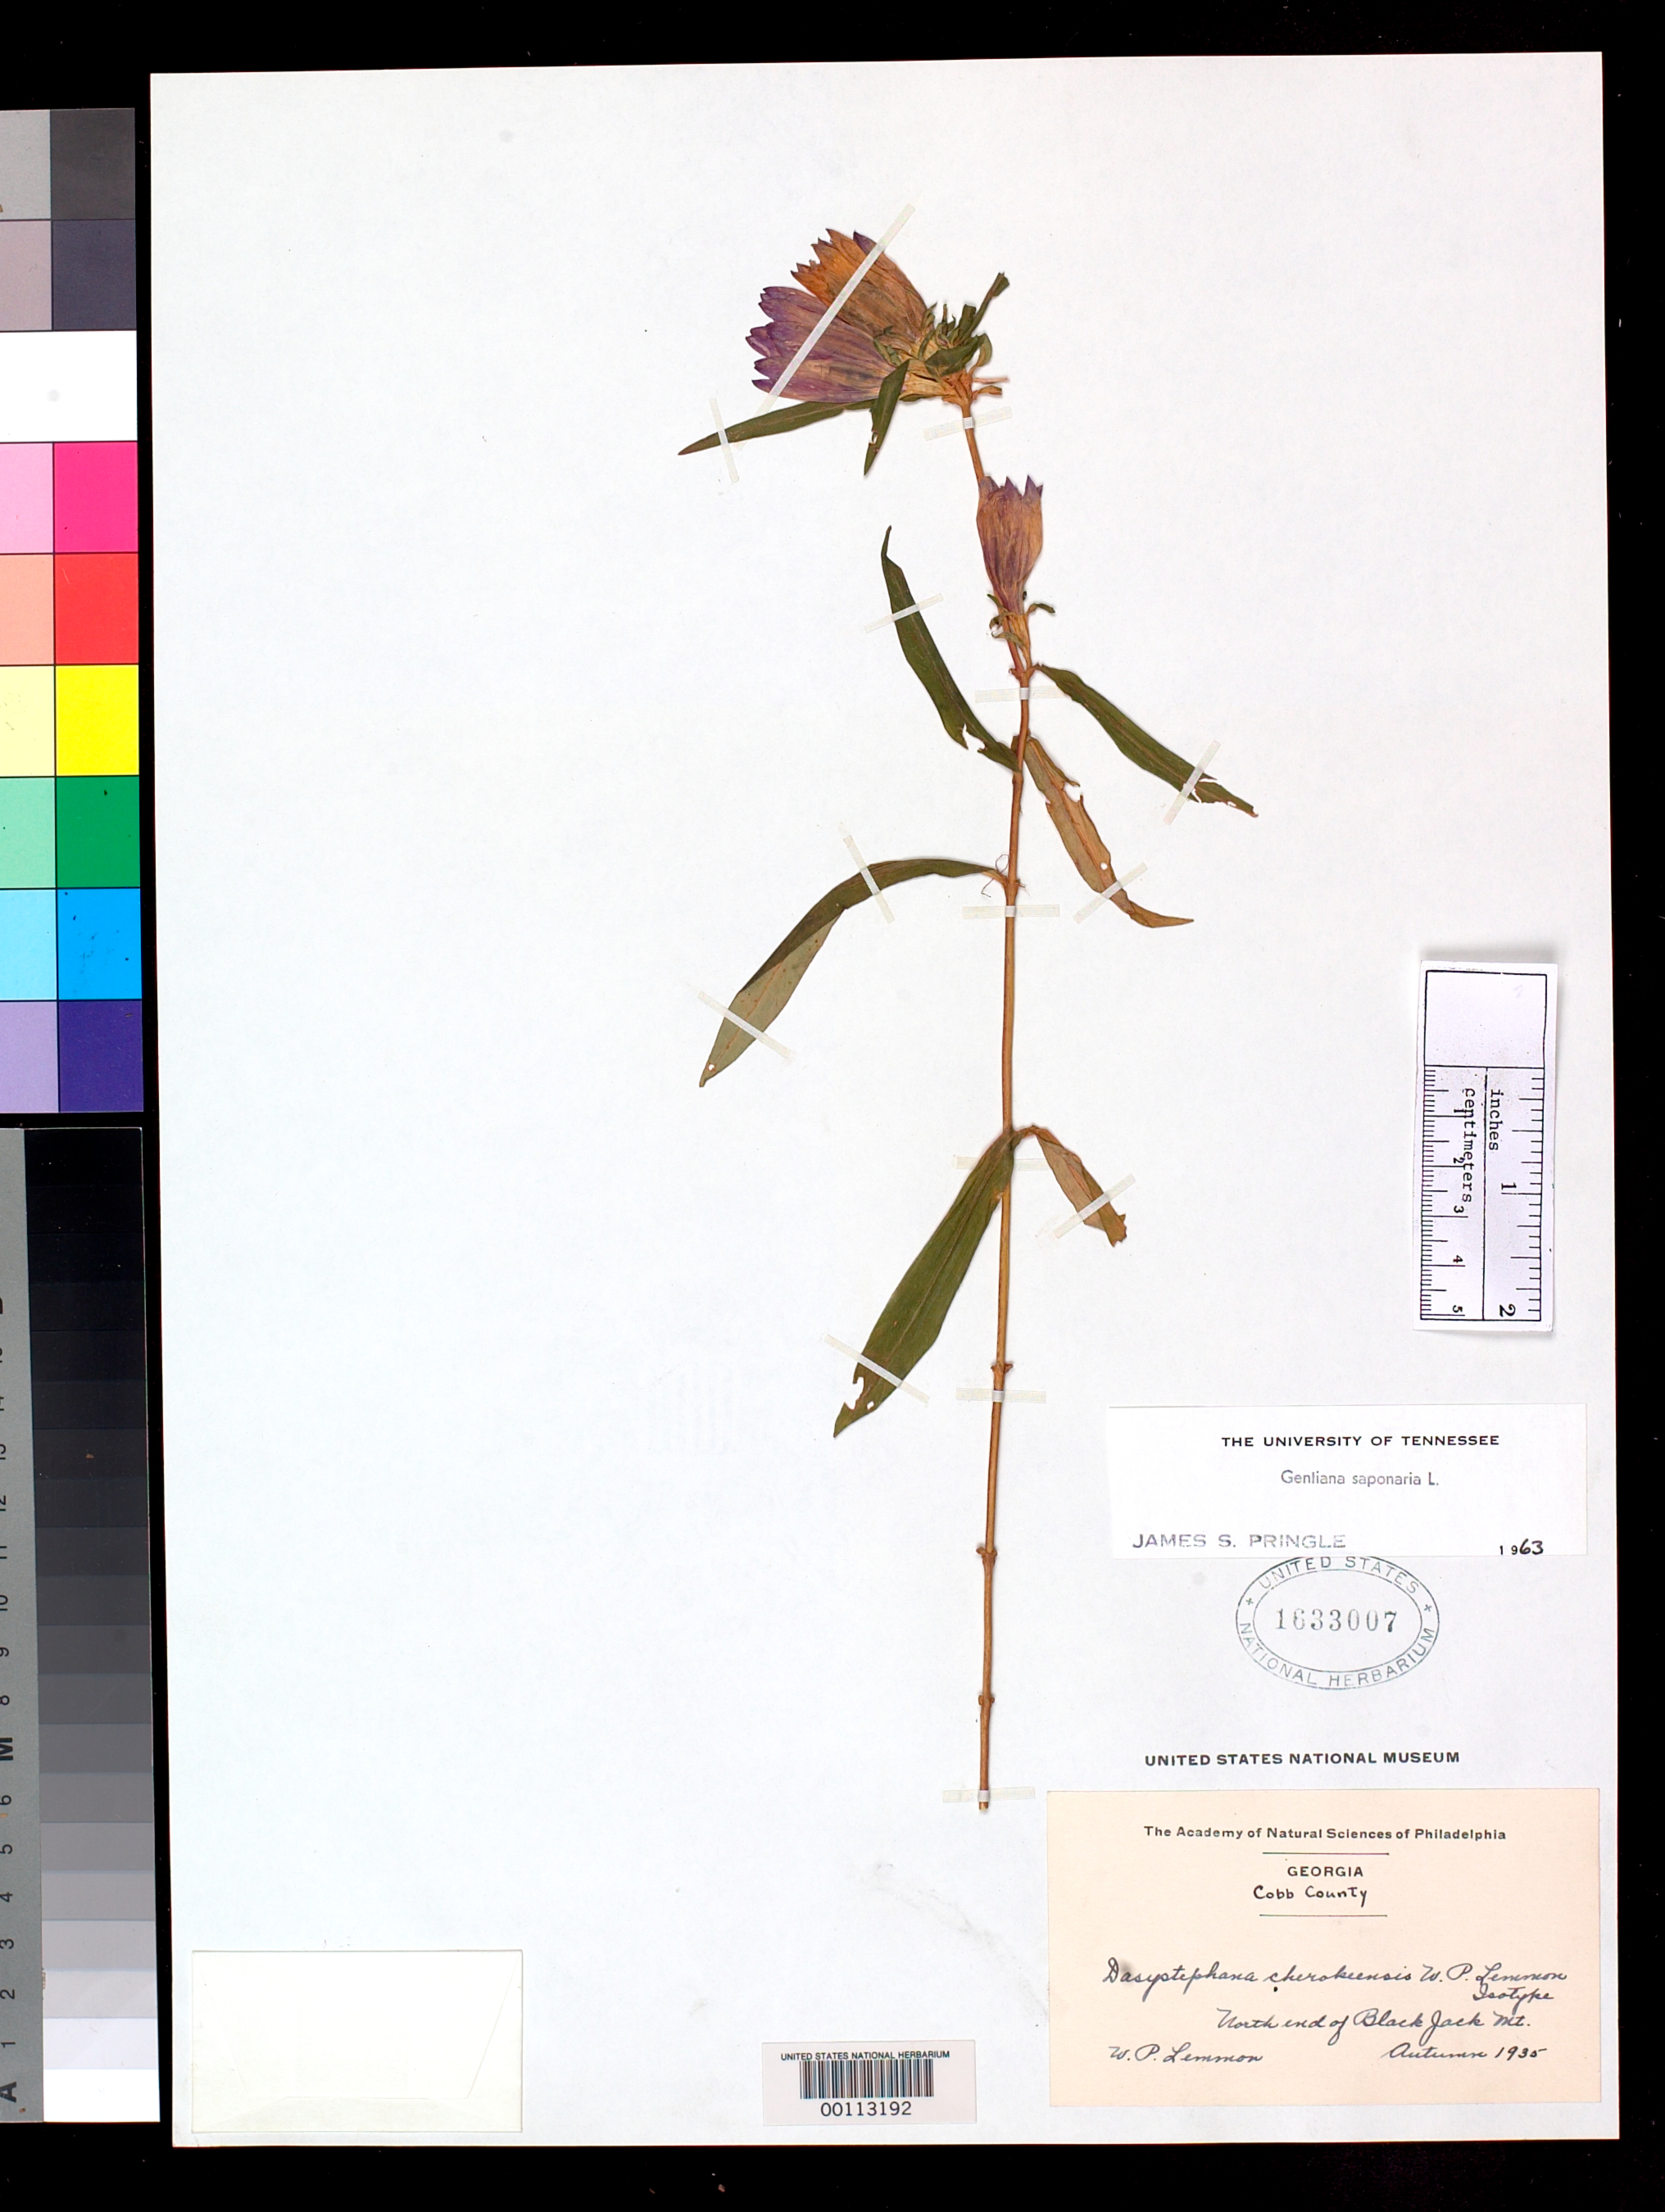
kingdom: Plantae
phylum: Tracheophyta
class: Magnoliopsida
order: Gentianales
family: Gentianaceae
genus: Dasystephana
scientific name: Dasystephana cherokeensis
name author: W.P. Lemmon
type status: Isotype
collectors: W. P. Lemmon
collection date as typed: Oct 1935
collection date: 1935-10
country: United States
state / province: Georgia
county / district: Cobb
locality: N end of Black Jack Mountain.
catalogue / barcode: US 1633007